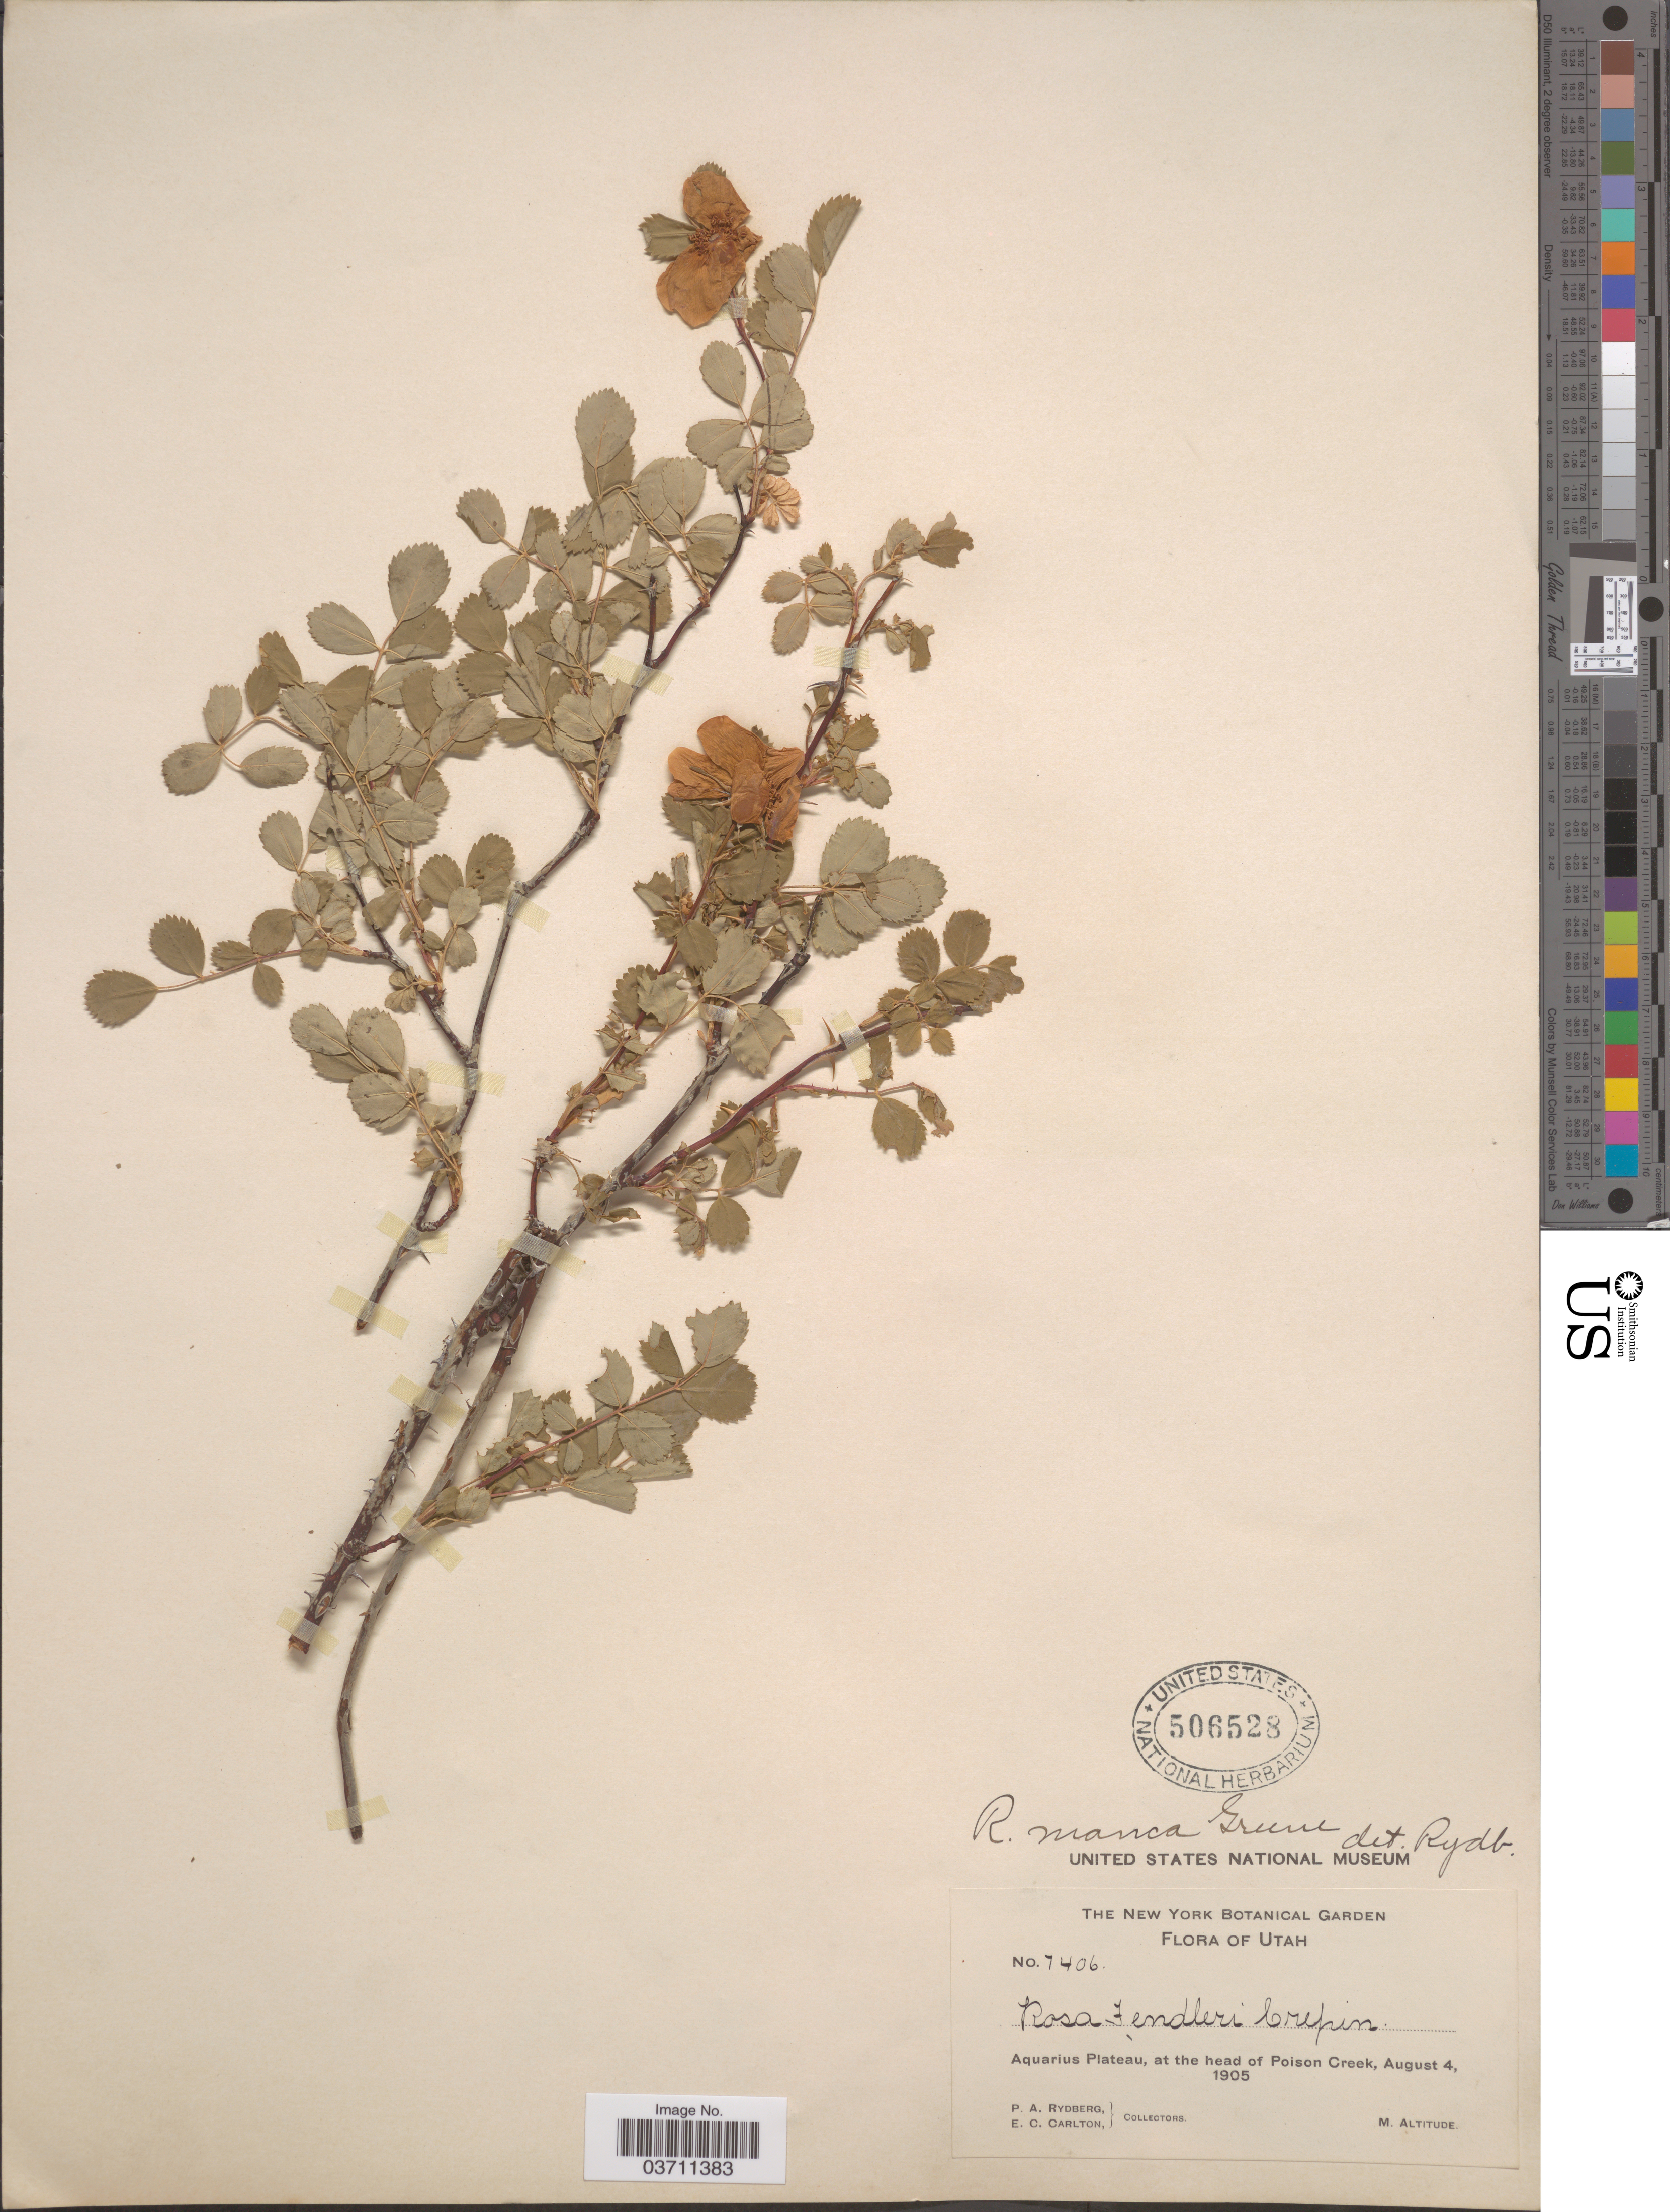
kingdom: Plantae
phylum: Tracheophyta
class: Magnoliopsida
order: Rosales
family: Rosaceae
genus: Rosa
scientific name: Rosa manca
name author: Greene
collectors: P. A. Rydberg & E. Carlton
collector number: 7406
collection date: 1905-08-04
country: United States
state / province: Utah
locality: Aquarius Plateau, at the head of Poison Creek.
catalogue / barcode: US 506528